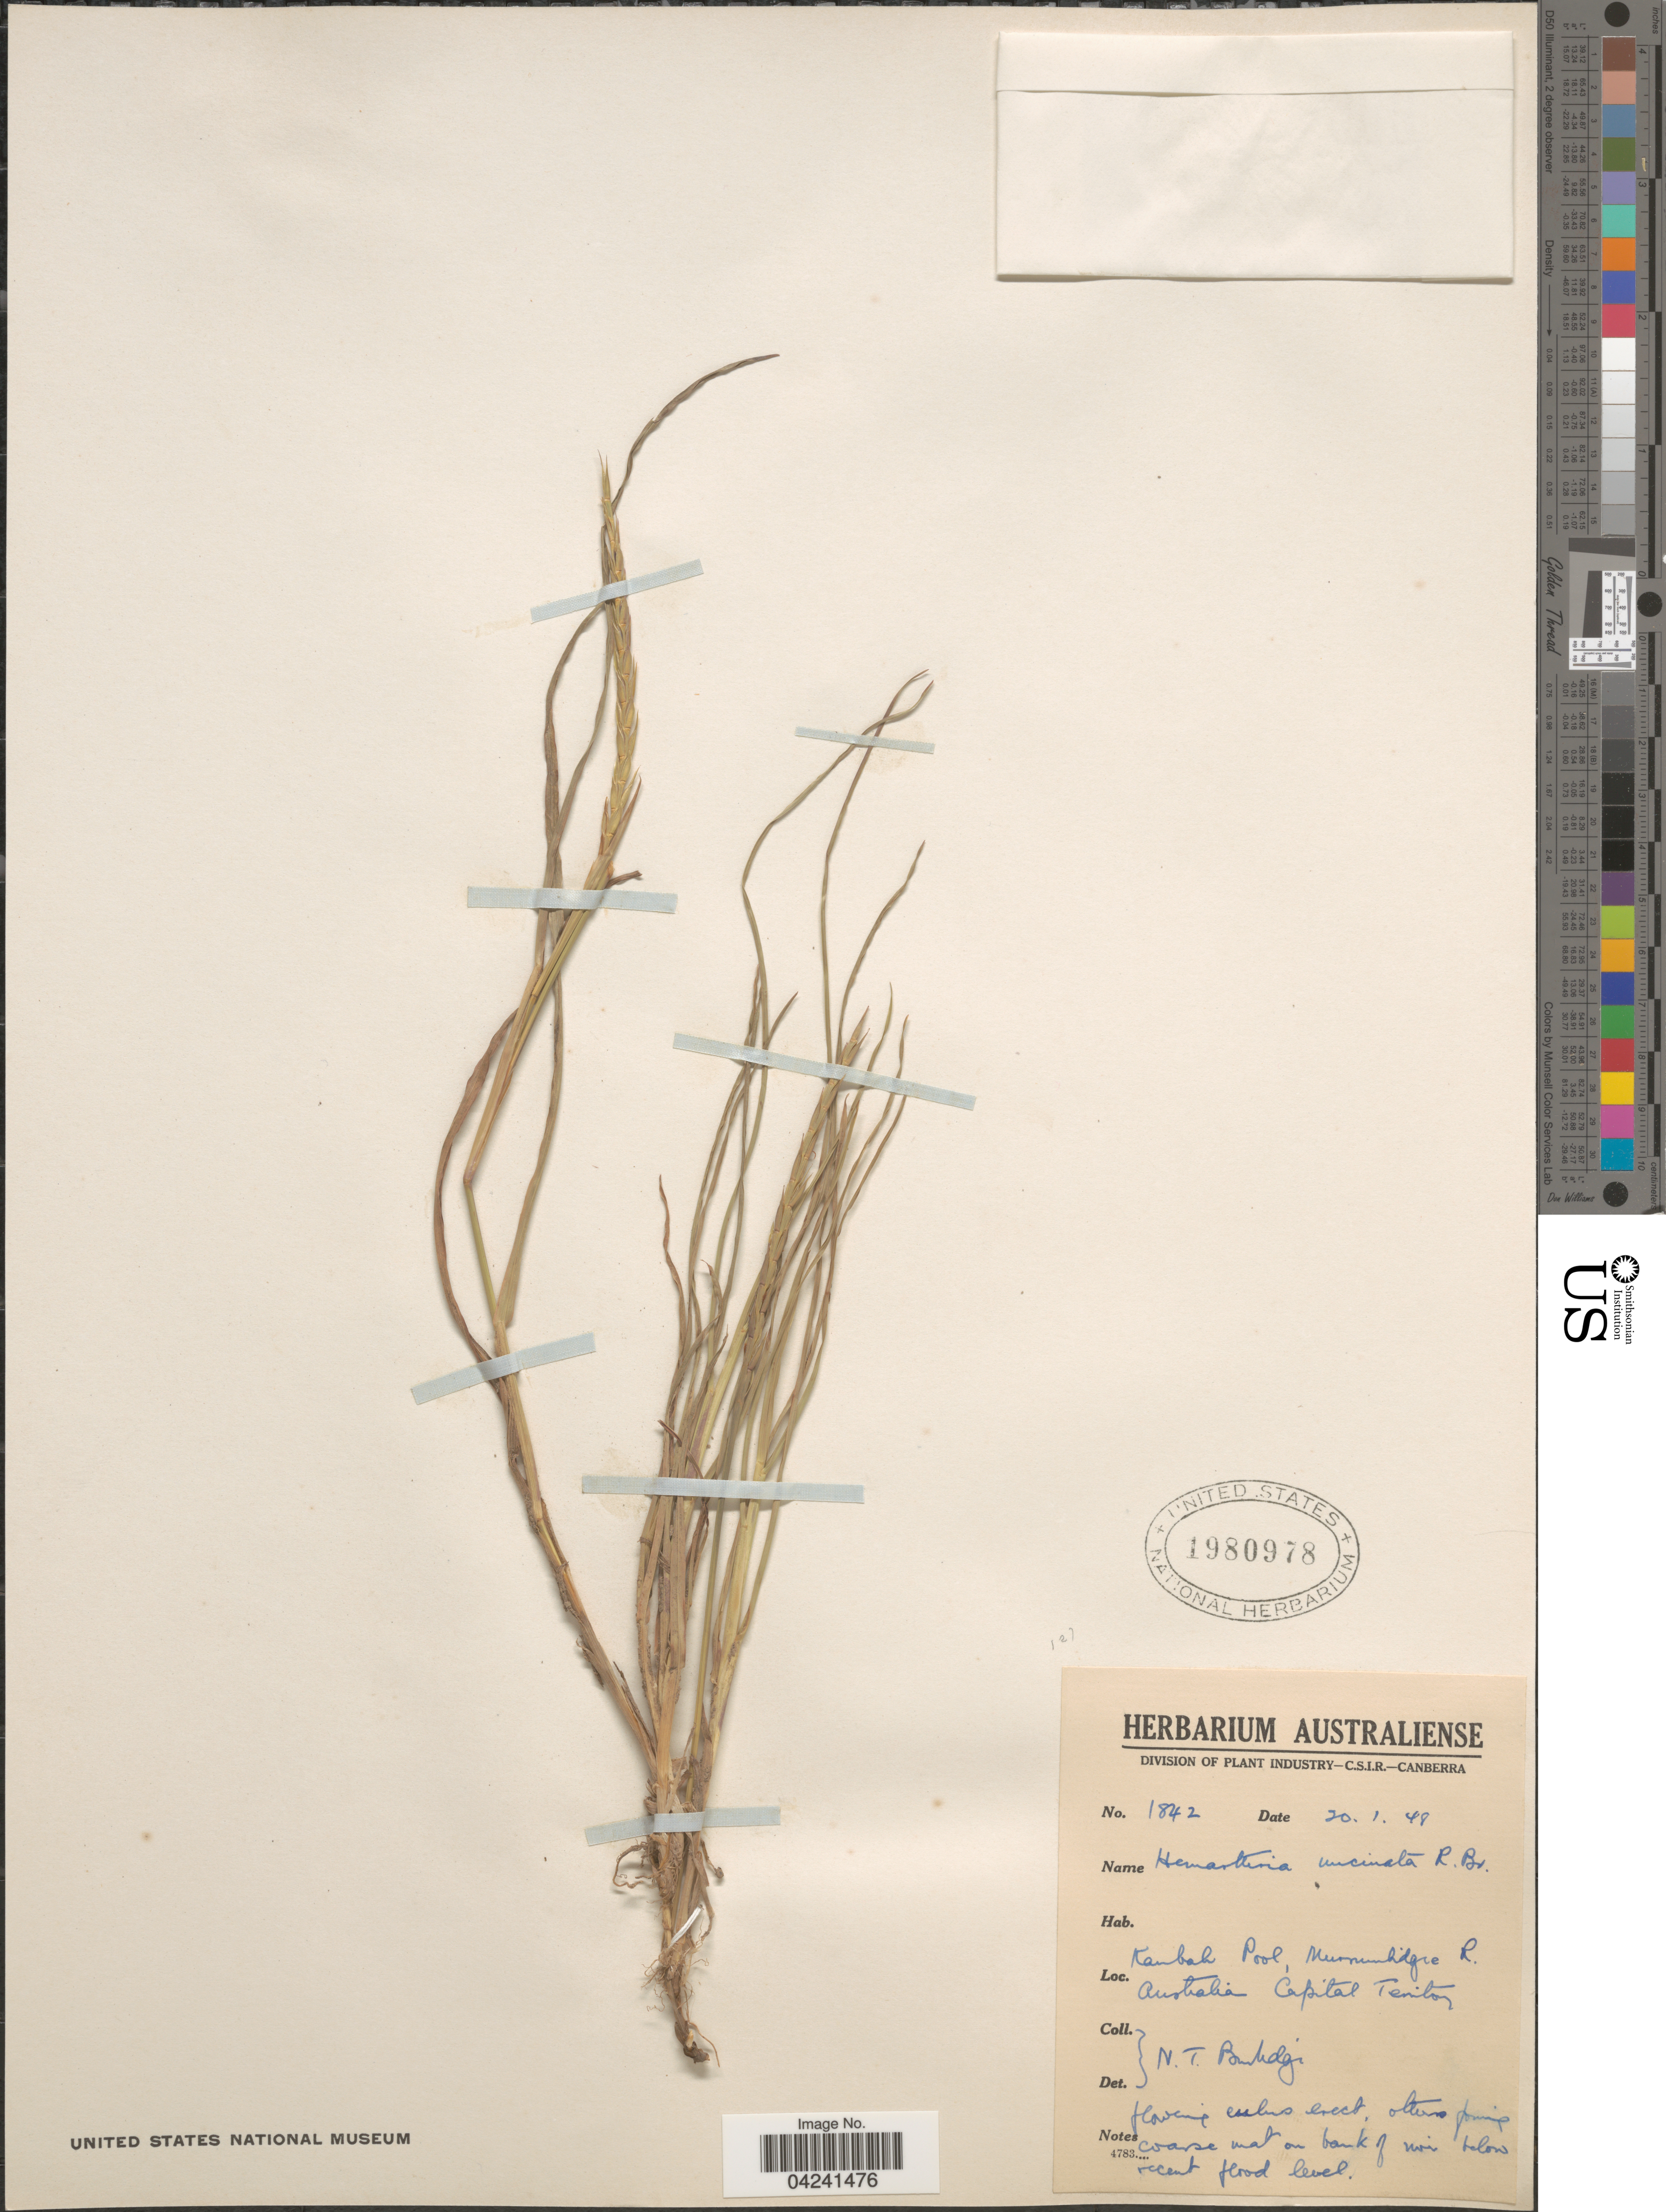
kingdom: Plantae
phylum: Tracheophyta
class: Liliopsida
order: Poales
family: Poaceae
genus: Hemarthria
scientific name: Hemarthria uncinata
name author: R. Br.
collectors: N. Barkley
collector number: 1842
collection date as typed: Transcribed d/m/y: 20/1/48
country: Australia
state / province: New South Wales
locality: Kanbal Pool, Murrumbidgee R. Australia Capital Territory.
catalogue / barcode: US 1980978